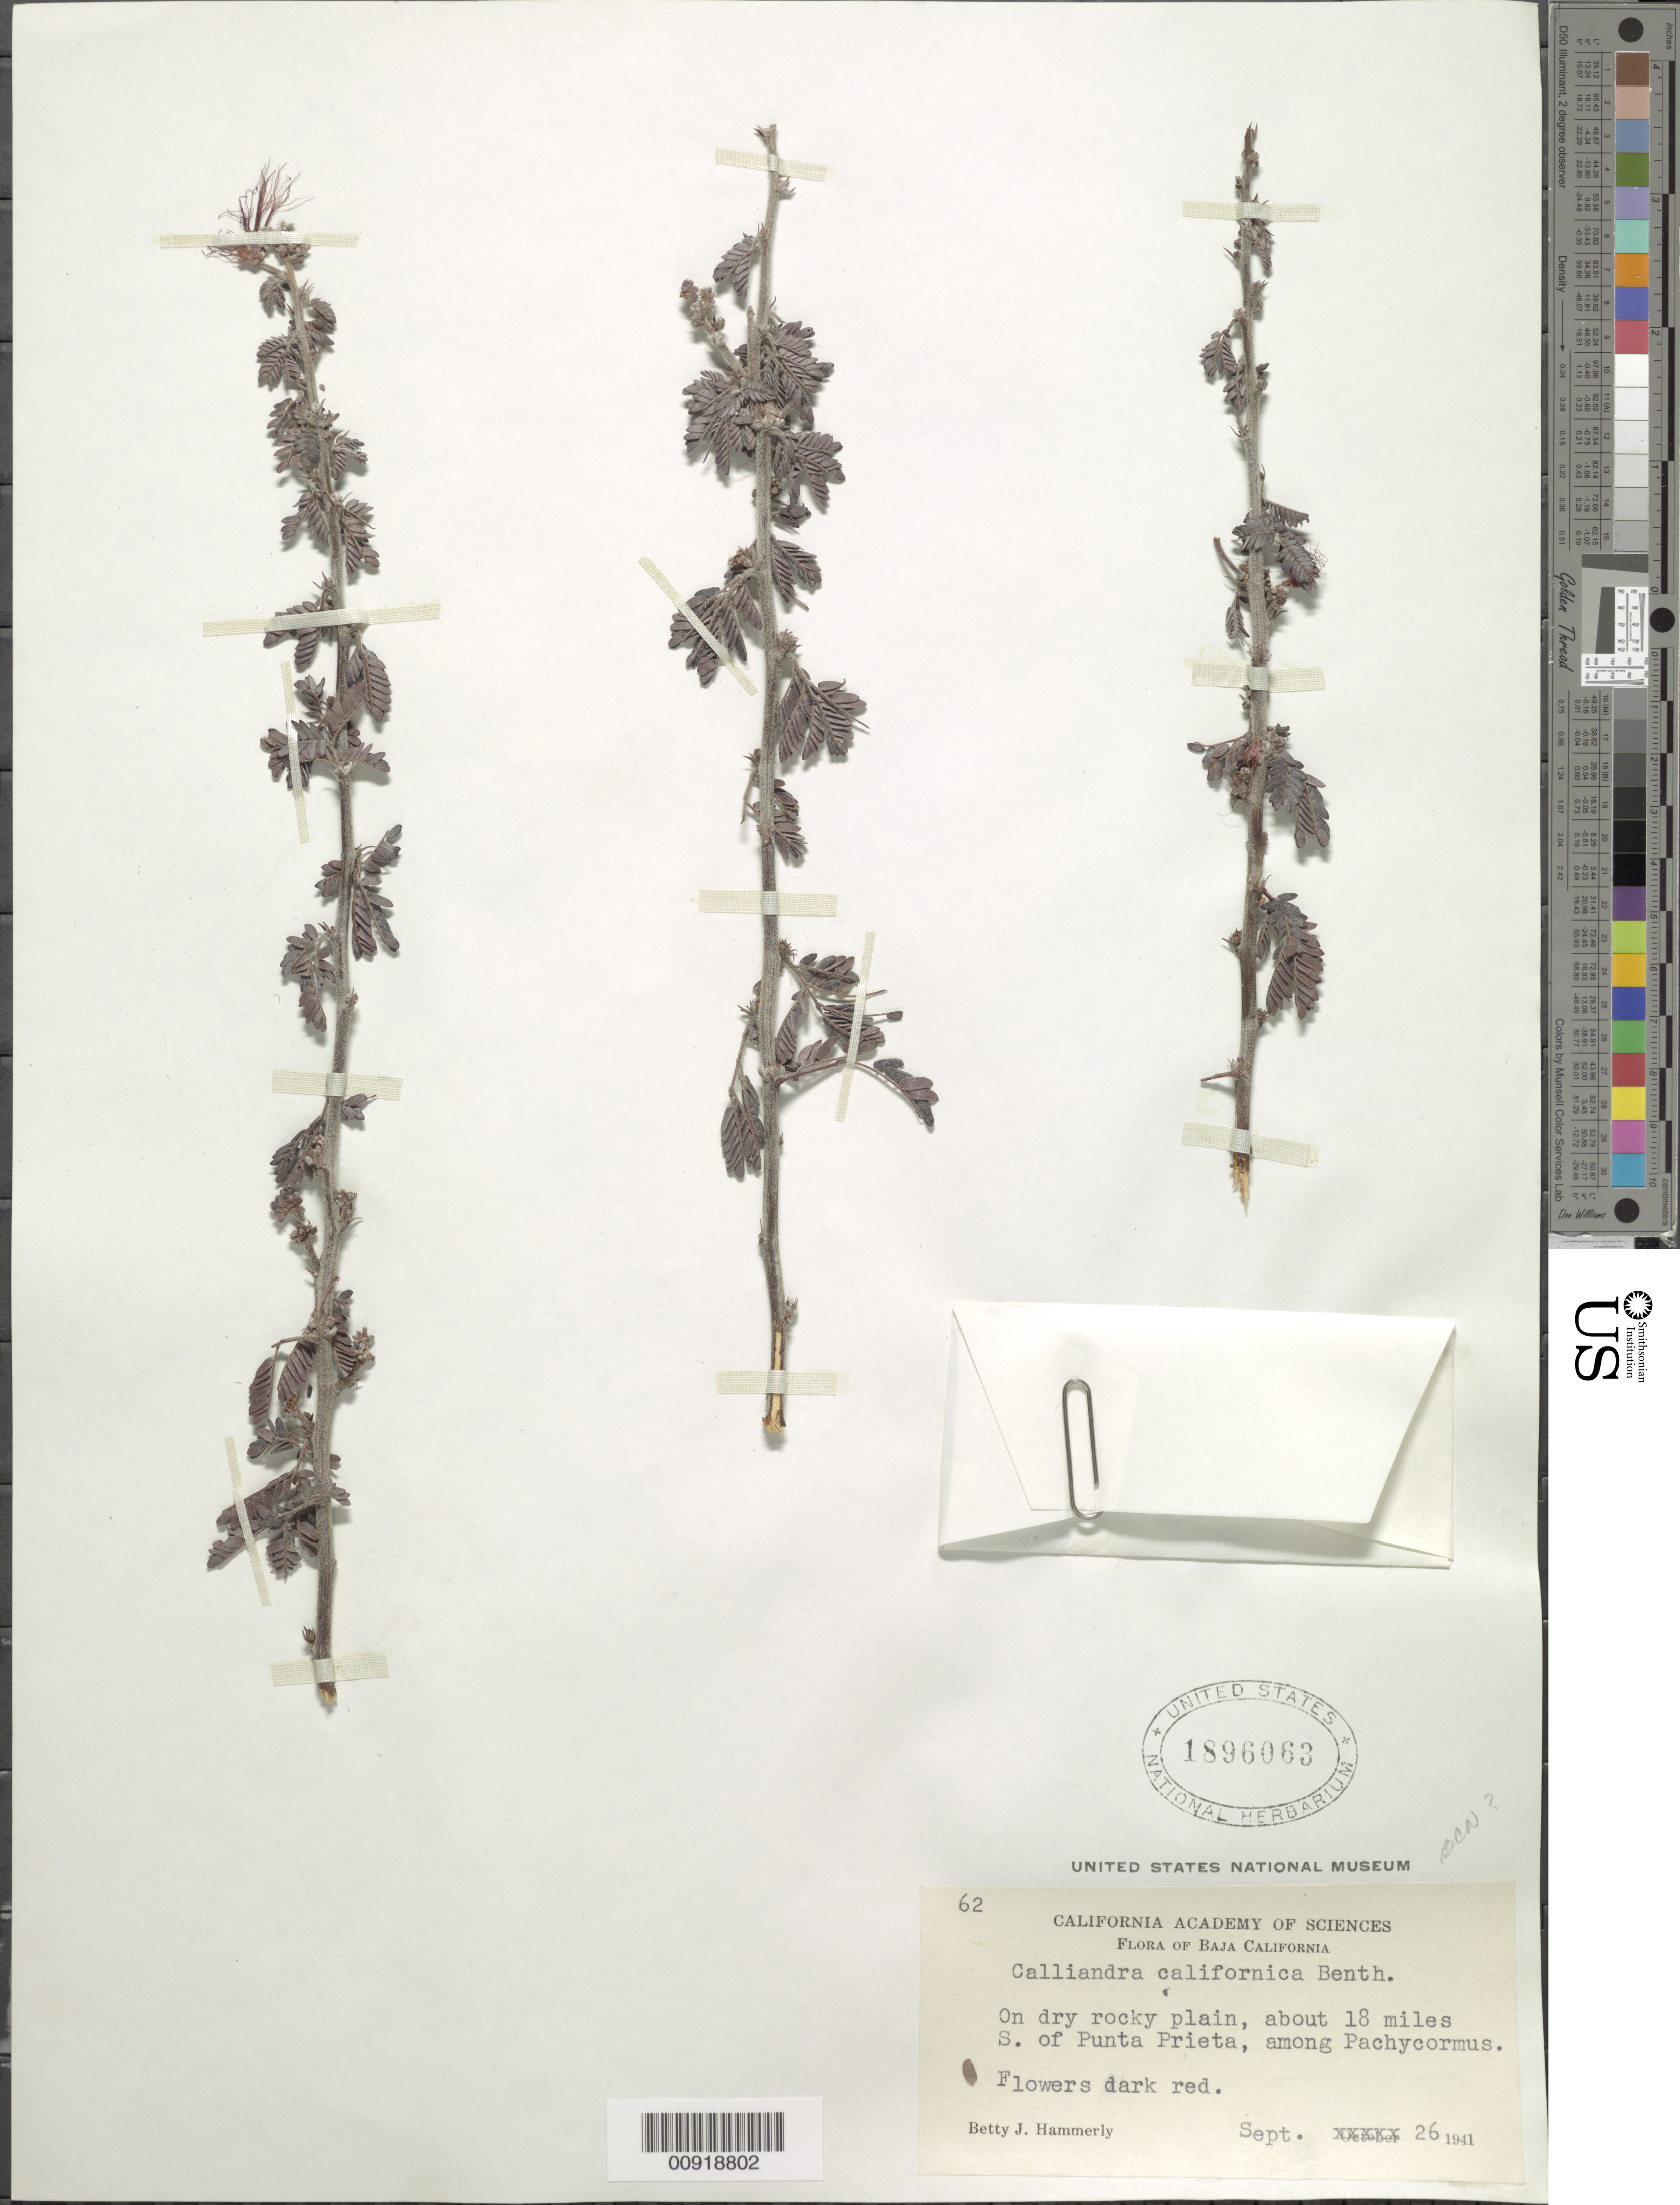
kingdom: Plantae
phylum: Tracheophyta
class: Magnoliopsida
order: Fabales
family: Fabaceae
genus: Calliandra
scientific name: Calliandra californica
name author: Benth.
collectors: B. J. Hammerly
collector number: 62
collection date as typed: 26 Sep 1941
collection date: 1941-09-26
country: Mexico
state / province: Baja California Norte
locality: About 18 miles S of Punta Prieta.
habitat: On dry rocky plain, among Pachycormus.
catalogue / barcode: US 1896063